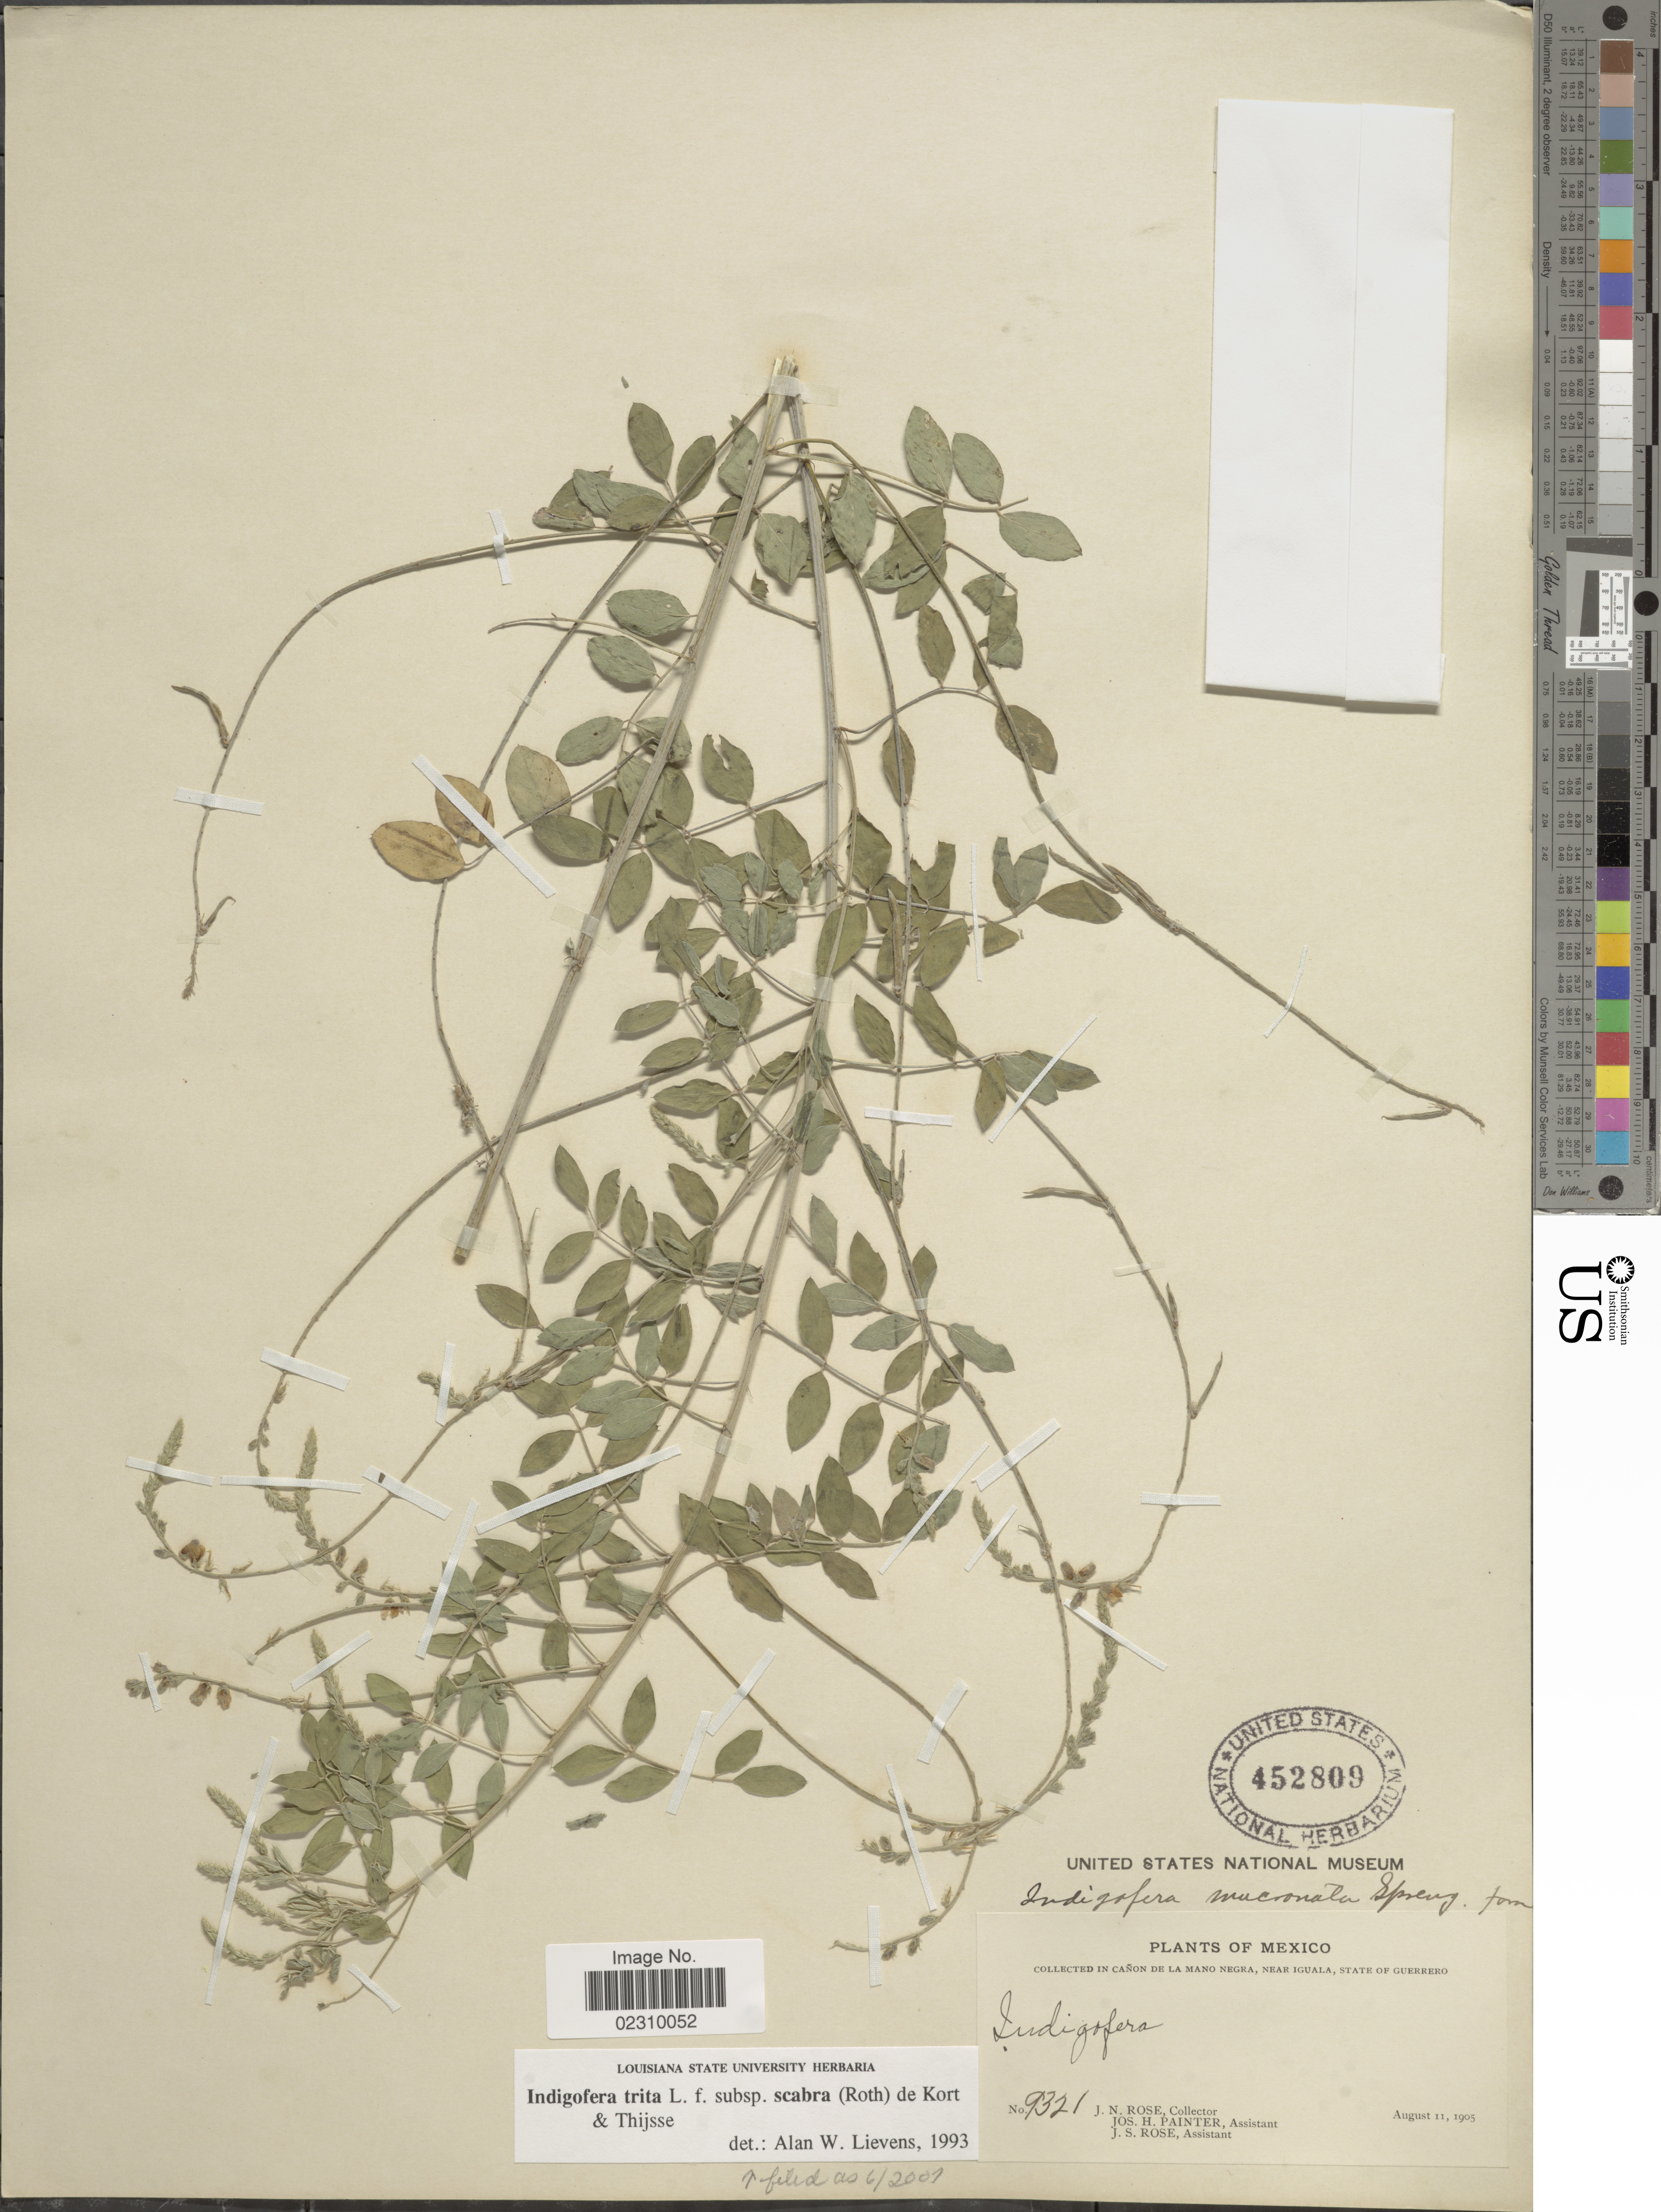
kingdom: Plantae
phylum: Tracheophyta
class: Magnoliopsida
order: Fabales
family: Fabaceae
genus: Indigofera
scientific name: Indigofera trita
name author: L. f.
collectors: J. N. Rose, J. H. Painter & J. S. Rose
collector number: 9321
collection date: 1905-08-11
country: Mexico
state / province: Guerrero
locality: Canon de la Mango Negra, near Iguala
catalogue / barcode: US 452809